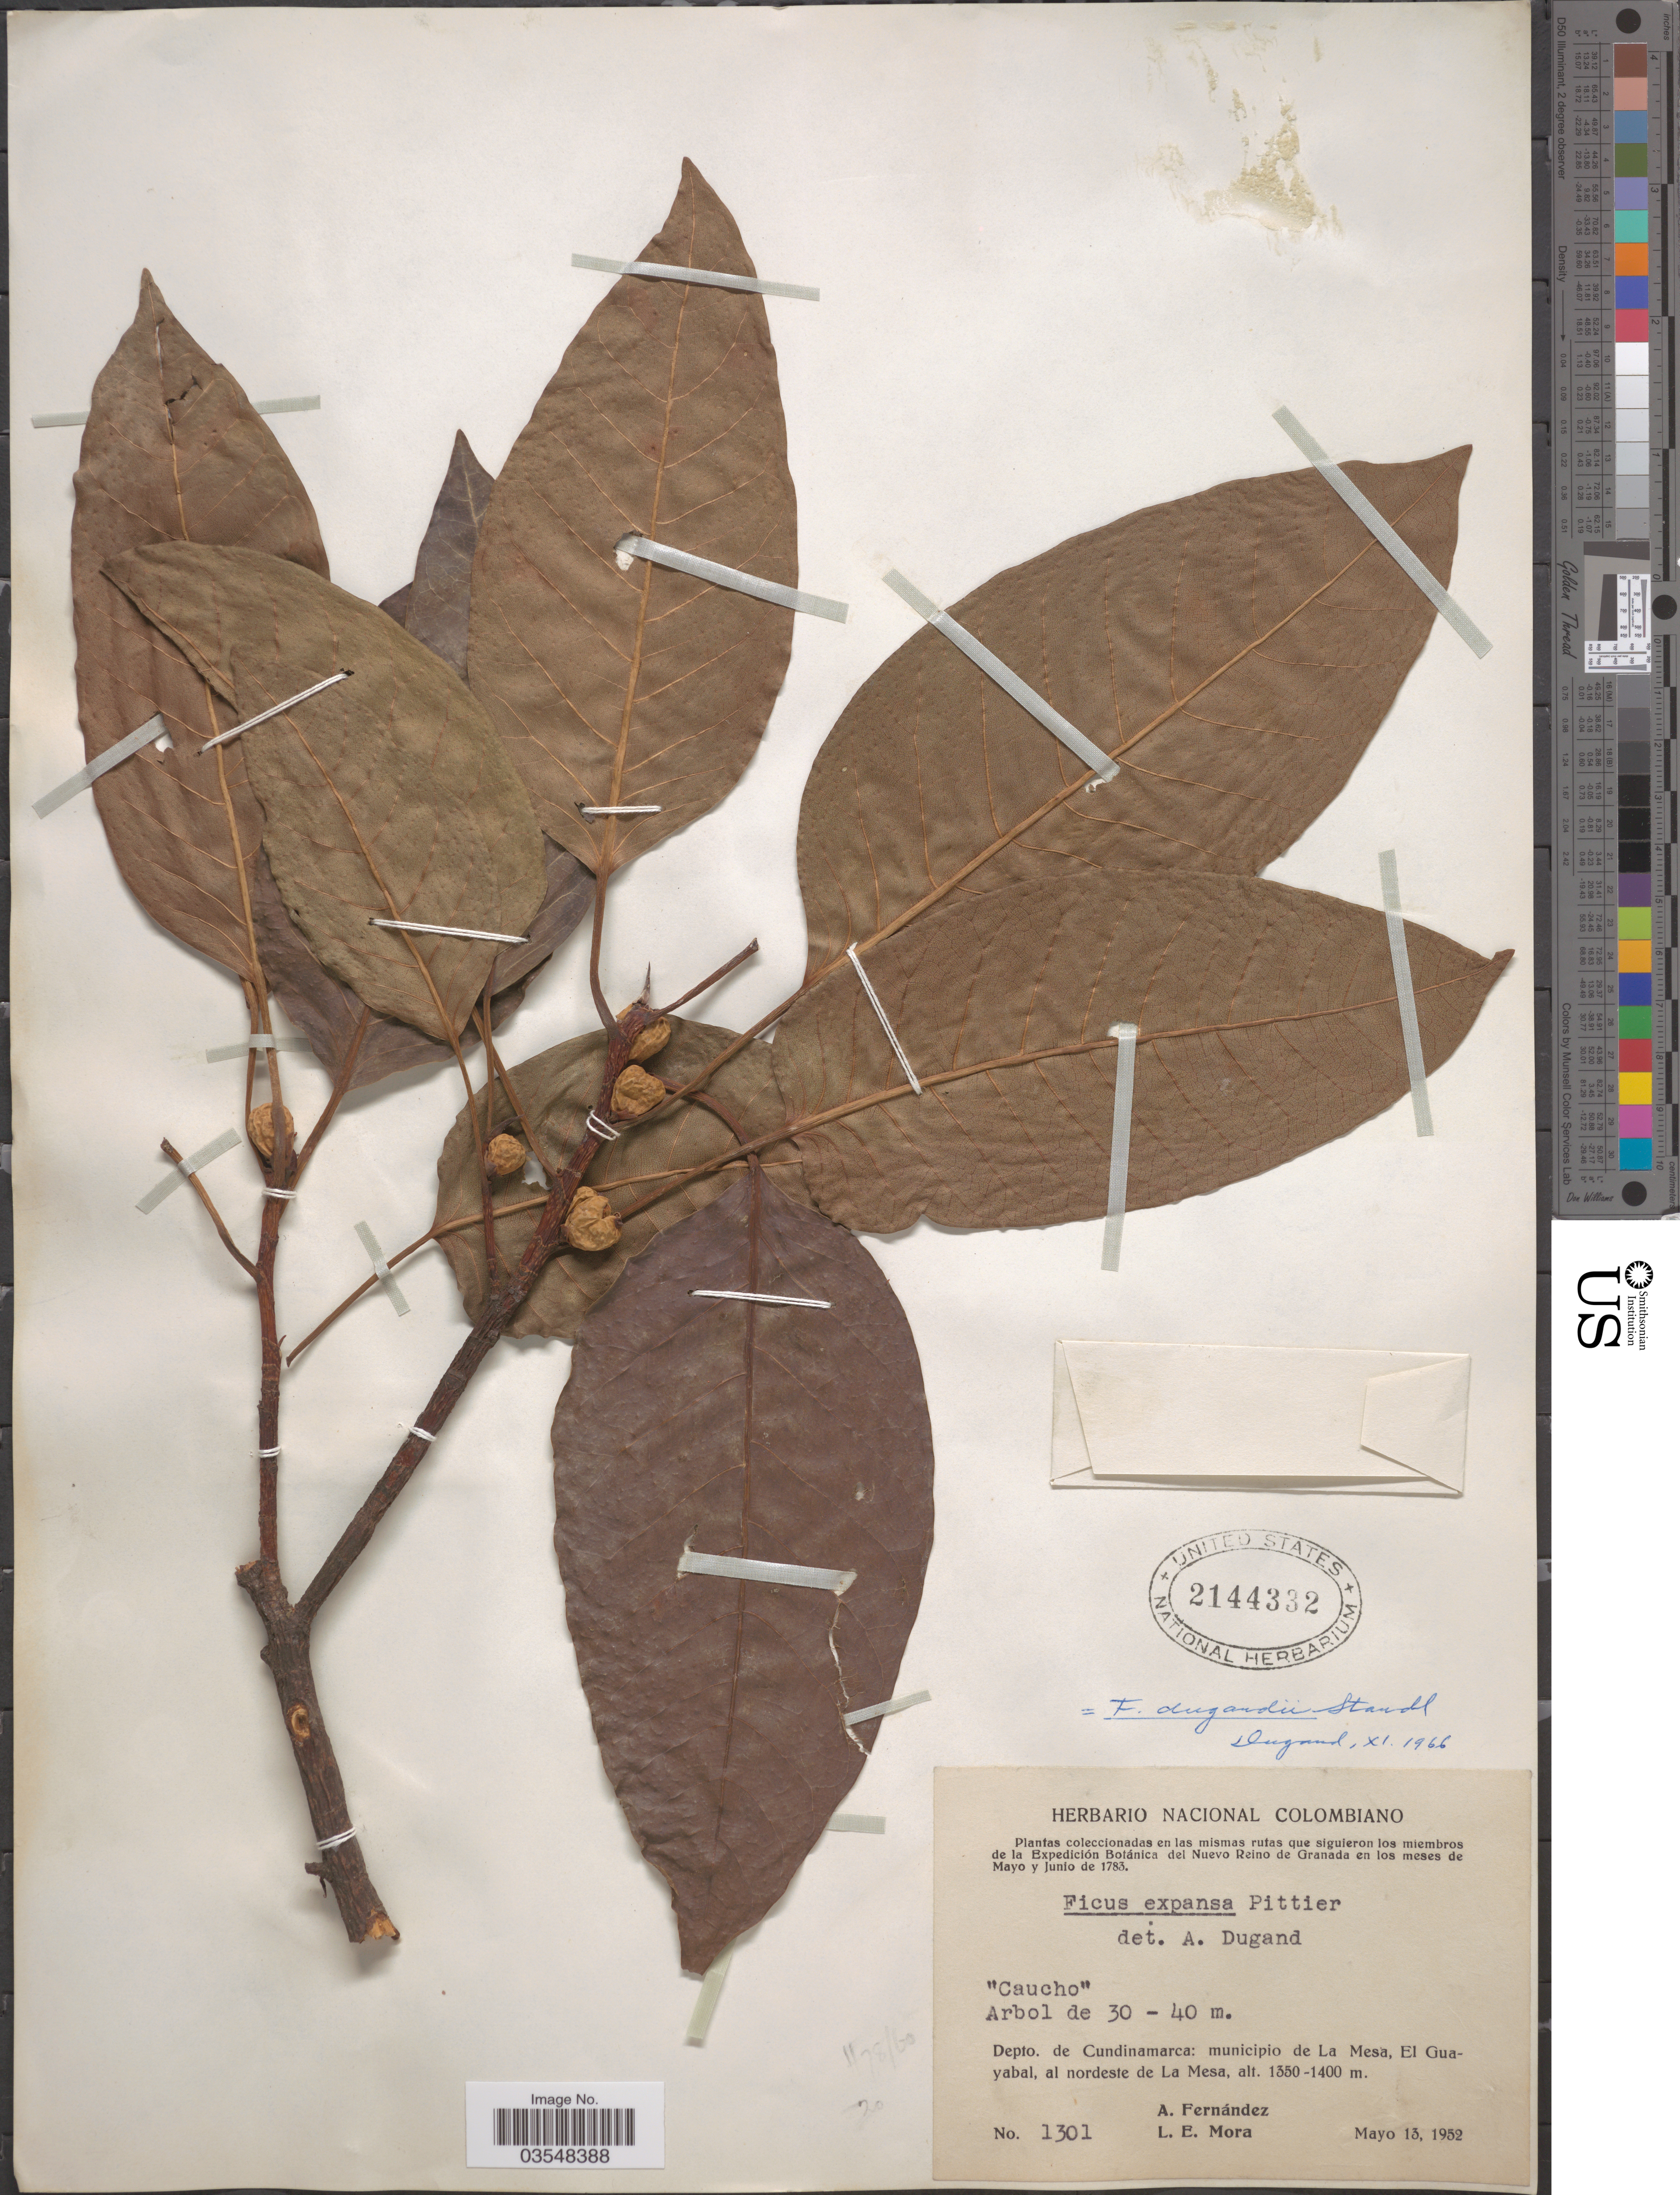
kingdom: Plantae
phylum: Tracheophyta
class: Magnoliopsida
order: Rosales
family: Moraceae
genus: Ficus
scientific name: Ficus dugandii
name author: Standl.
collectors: A. Fernández & L. Mora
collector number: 1301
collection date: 1952-05-13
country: Colombia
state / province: Cundinamarca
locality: Del Nuevo Reino de Granada [unsure placement]. Depto. de Cundinamarca: municipio de La Mesa, El Guayabal, al nordeste de La Mesa.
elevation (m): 1350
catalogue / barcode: US 2144332